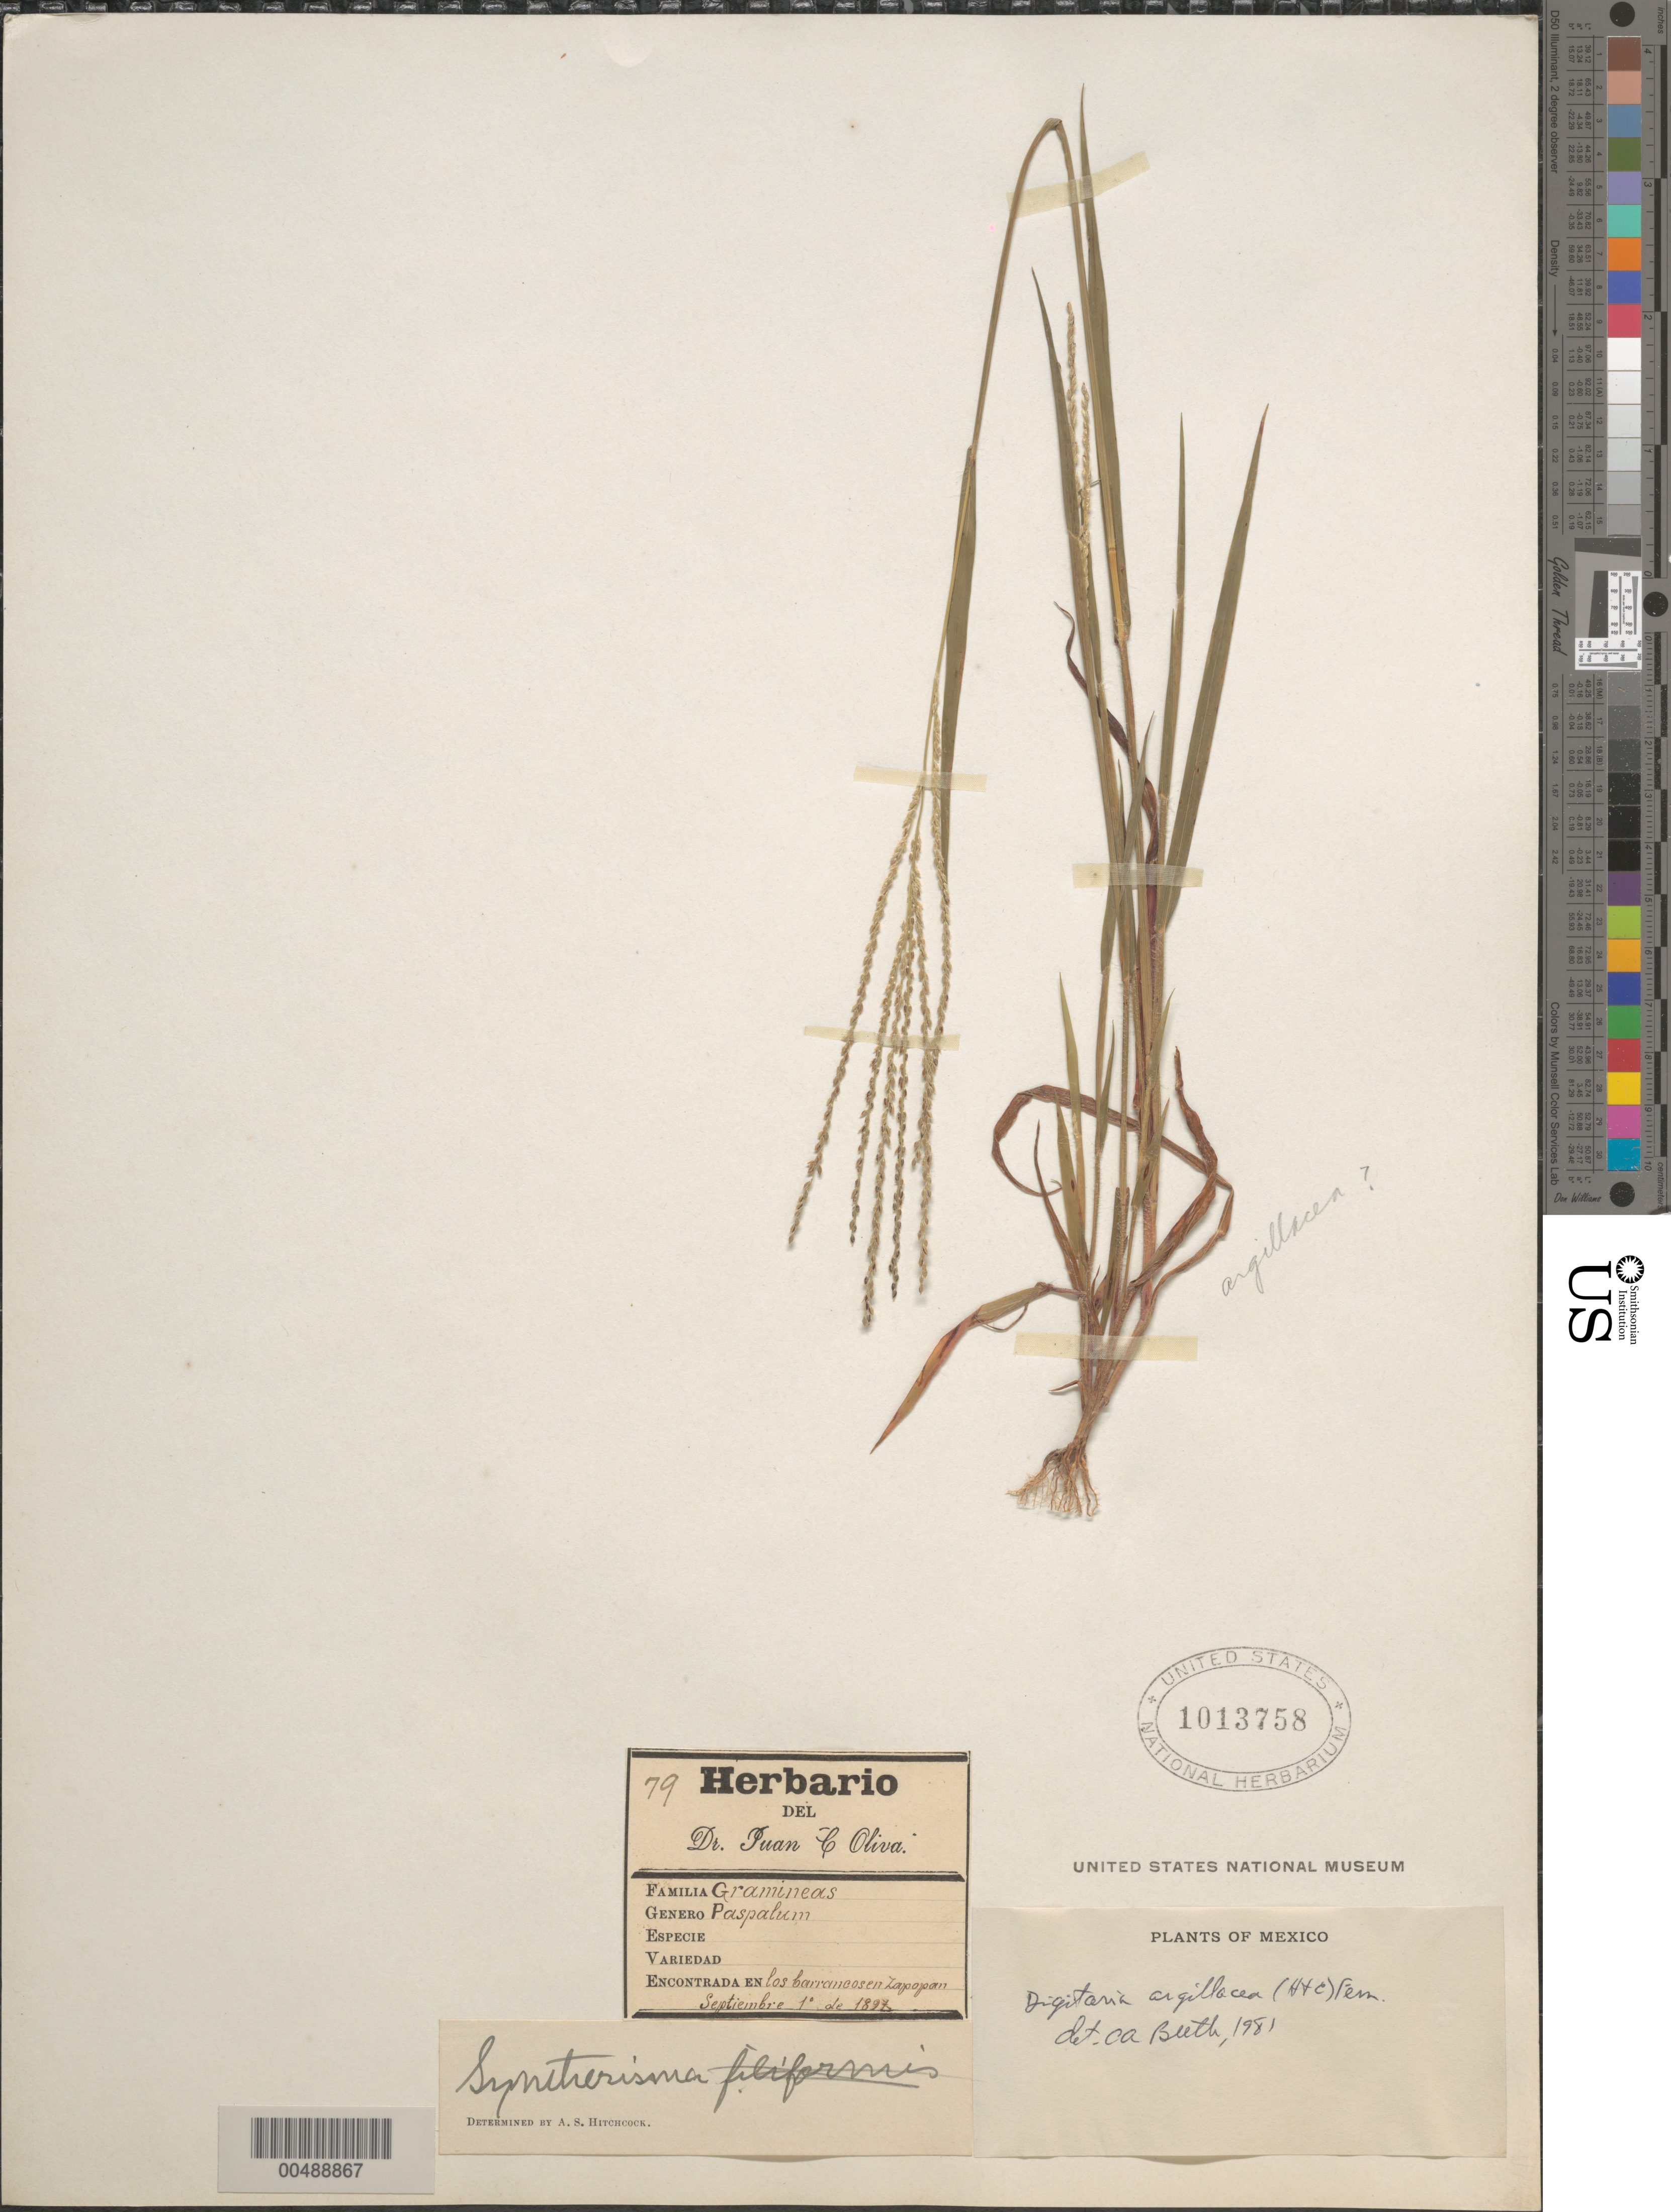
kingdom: Plantae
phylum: Tracheophyta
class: Liliopsida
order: Poales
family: Poaceae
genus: Digitaria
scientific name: Digitaria argillacea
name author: (Hitchc. & Chase) Fernald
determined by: Beetle, Alan A.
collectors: J. C. Oliva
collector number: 79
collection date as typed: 1 Sep 1897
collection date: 1897-09-01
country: Mexico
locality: Los Carrancosen Zapopan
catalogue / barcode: US 1013758